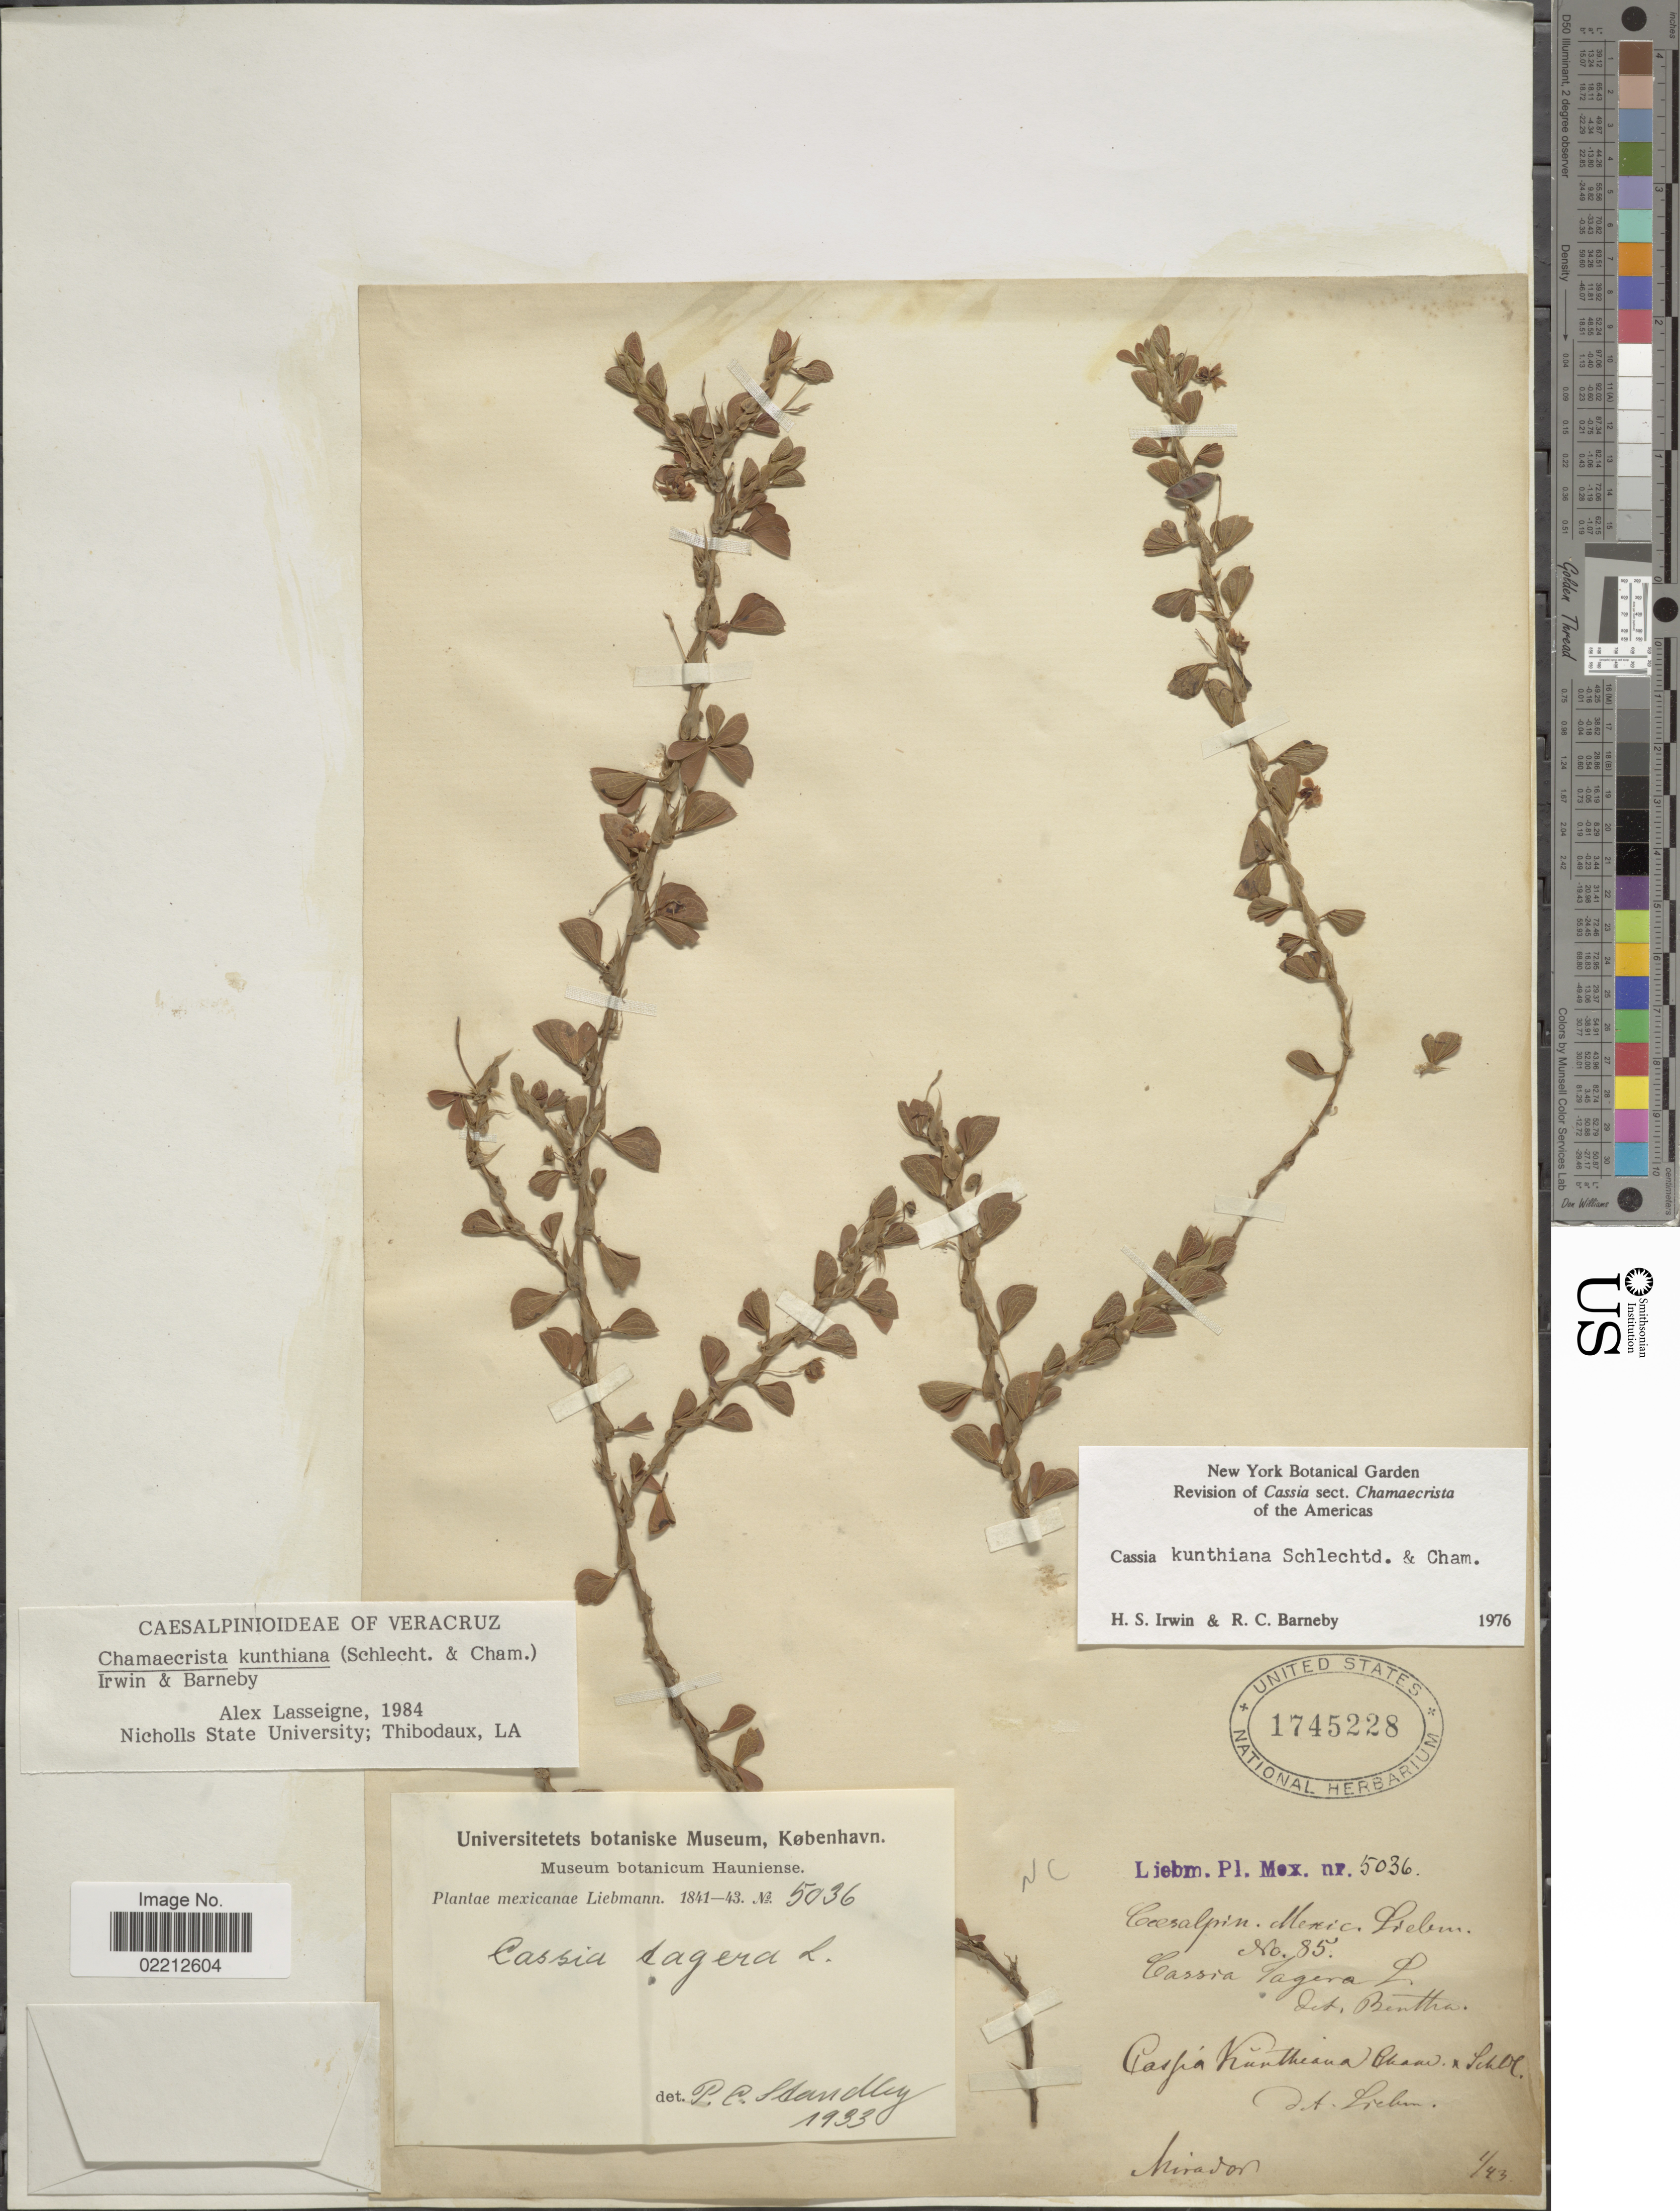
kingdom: Plantae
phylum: Tracheophyta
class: Magnoliopsida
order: Fabales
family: Fabaceae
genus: Chamaecrista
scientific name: Chamaecrista kunthiana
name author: (Schltdl. & Cham.) H.S. Irwin & Barneby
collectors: Liebmann, --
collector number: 5036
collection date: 1841/1843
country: Mexico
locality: Mirador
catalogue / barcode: US 1745228